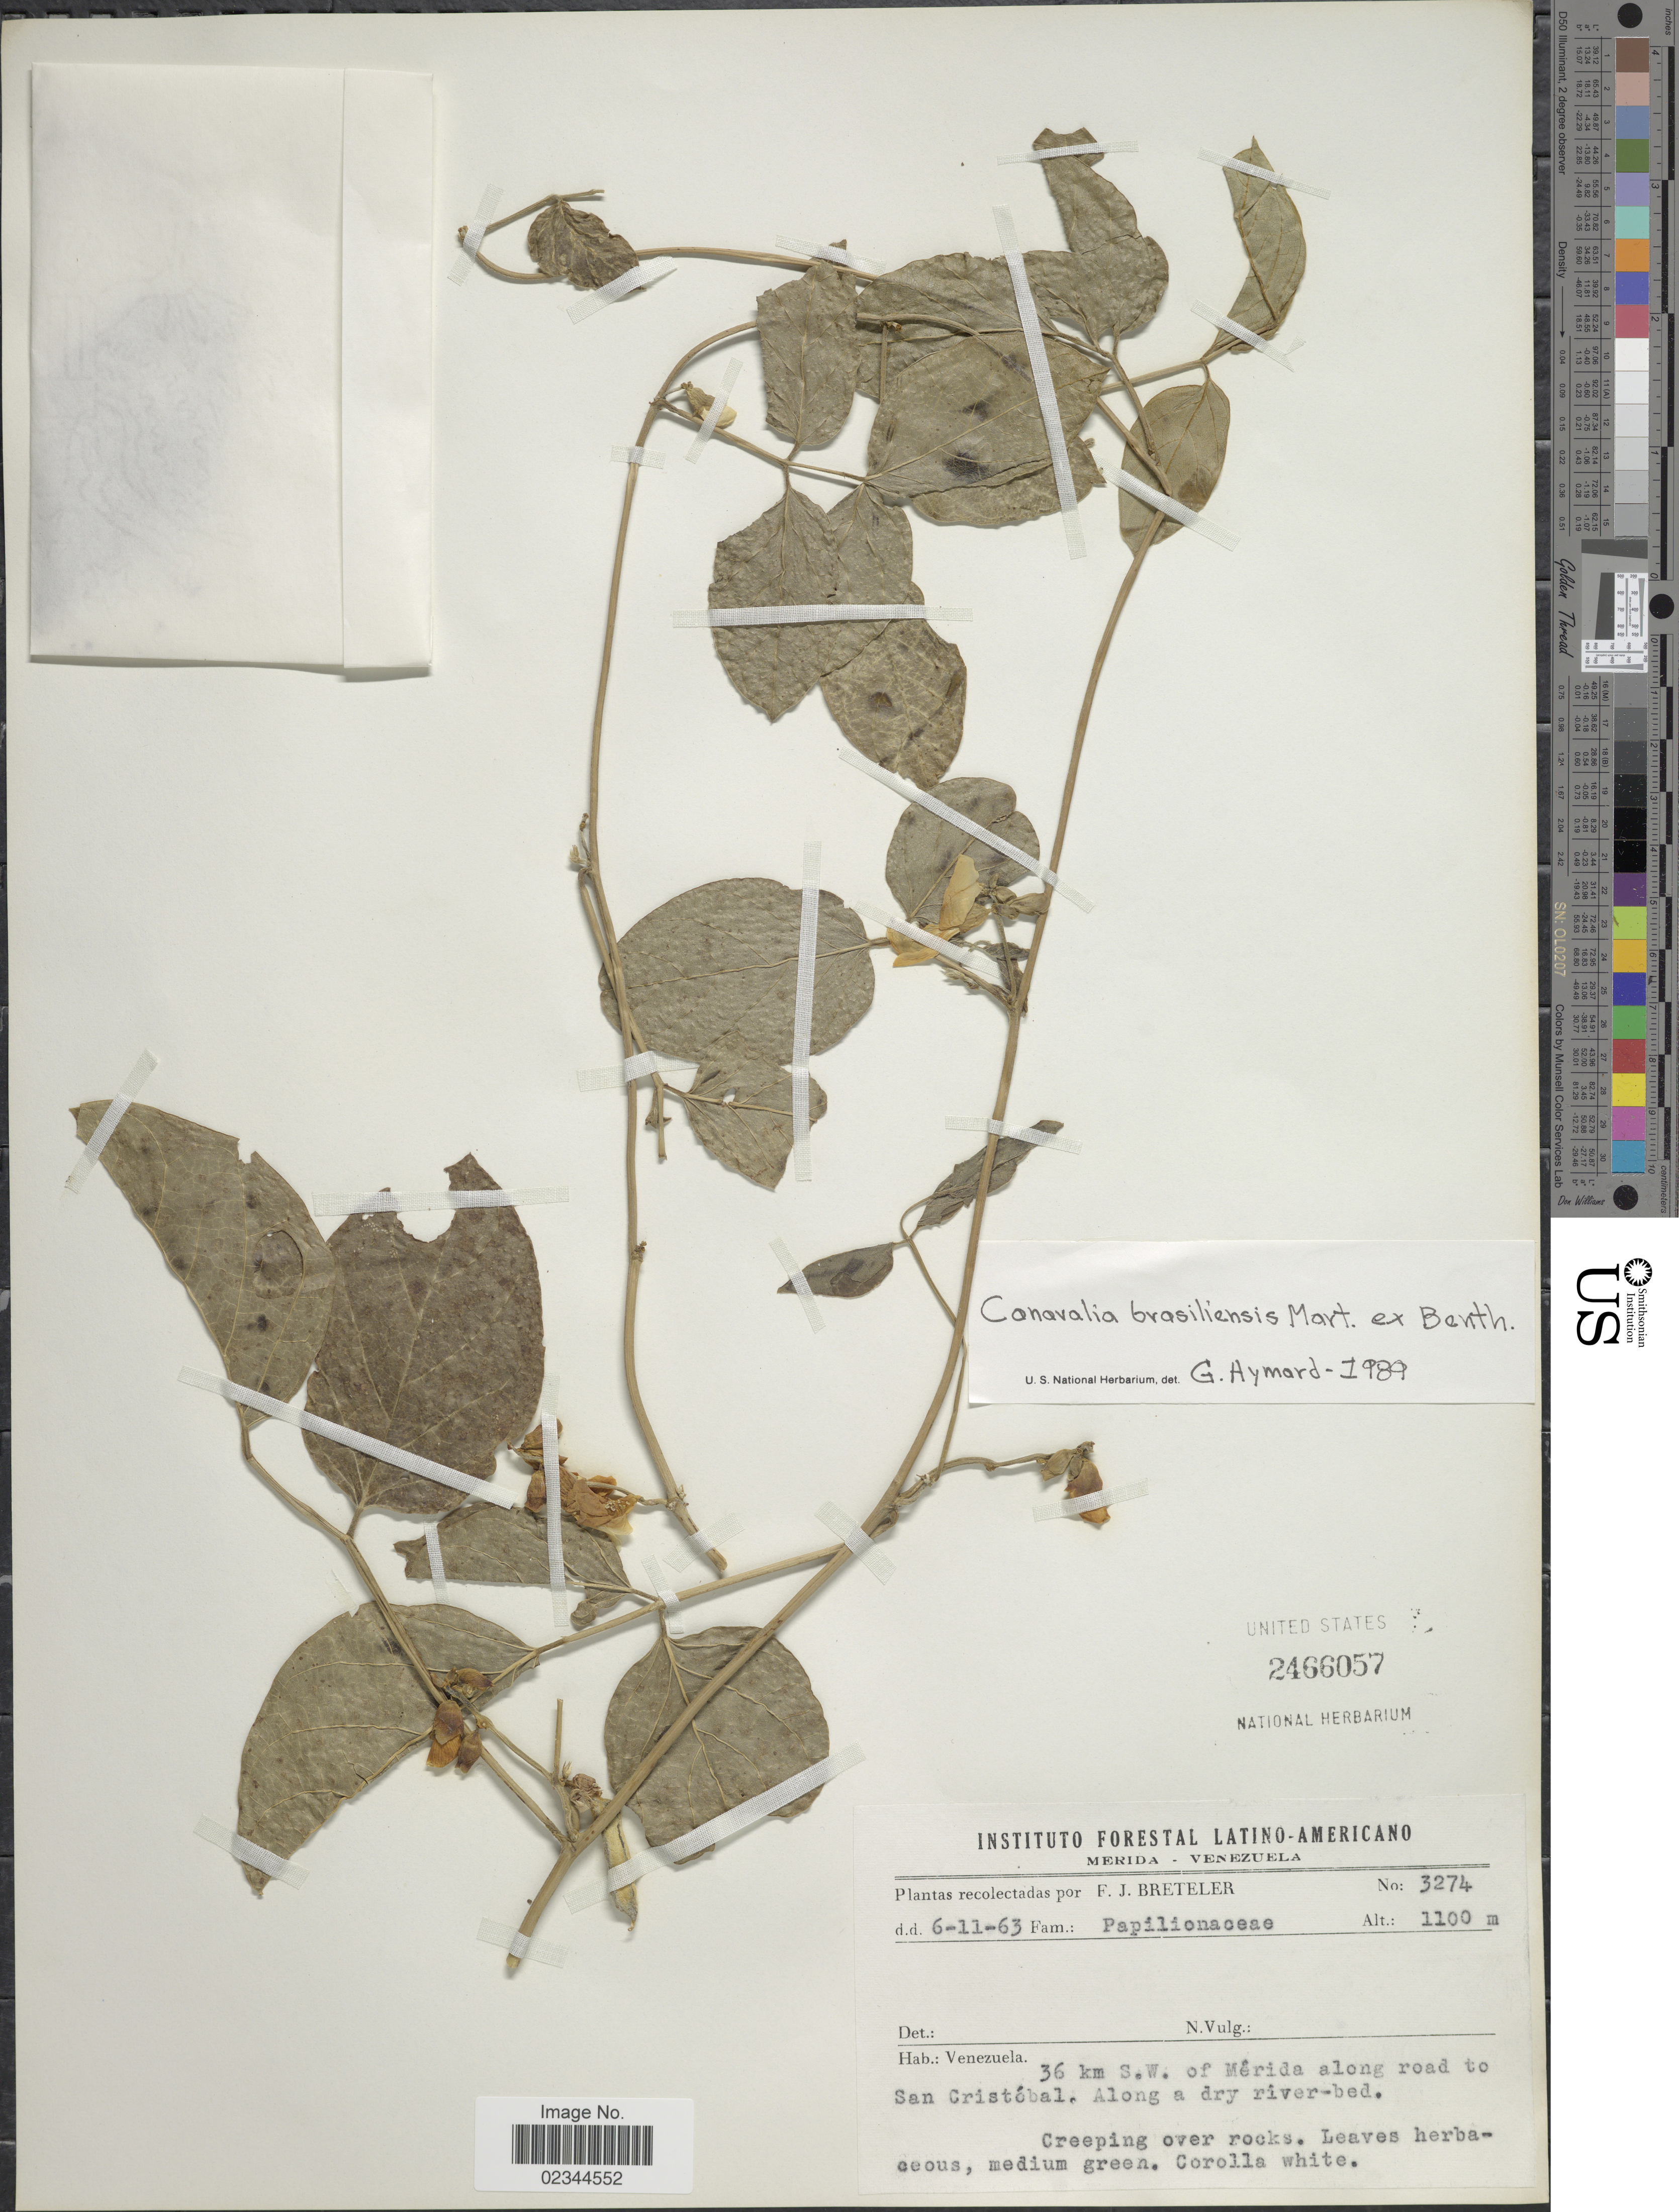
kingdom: Plantae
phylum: Tracheophyta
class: Magnoliopsida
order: Fabales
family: Fabaceae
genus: Canavalia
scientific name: Canavalia brasiliensis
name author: Mart. ex Benth.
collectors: F. J. Breteler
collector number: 3274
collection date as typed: Transcribed d/m/y: 6/11/63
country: Venezuela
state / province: Mérida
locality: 36 km S.W. of Merida along road to San Cristobal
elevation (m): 1100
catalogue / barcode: US 2466057